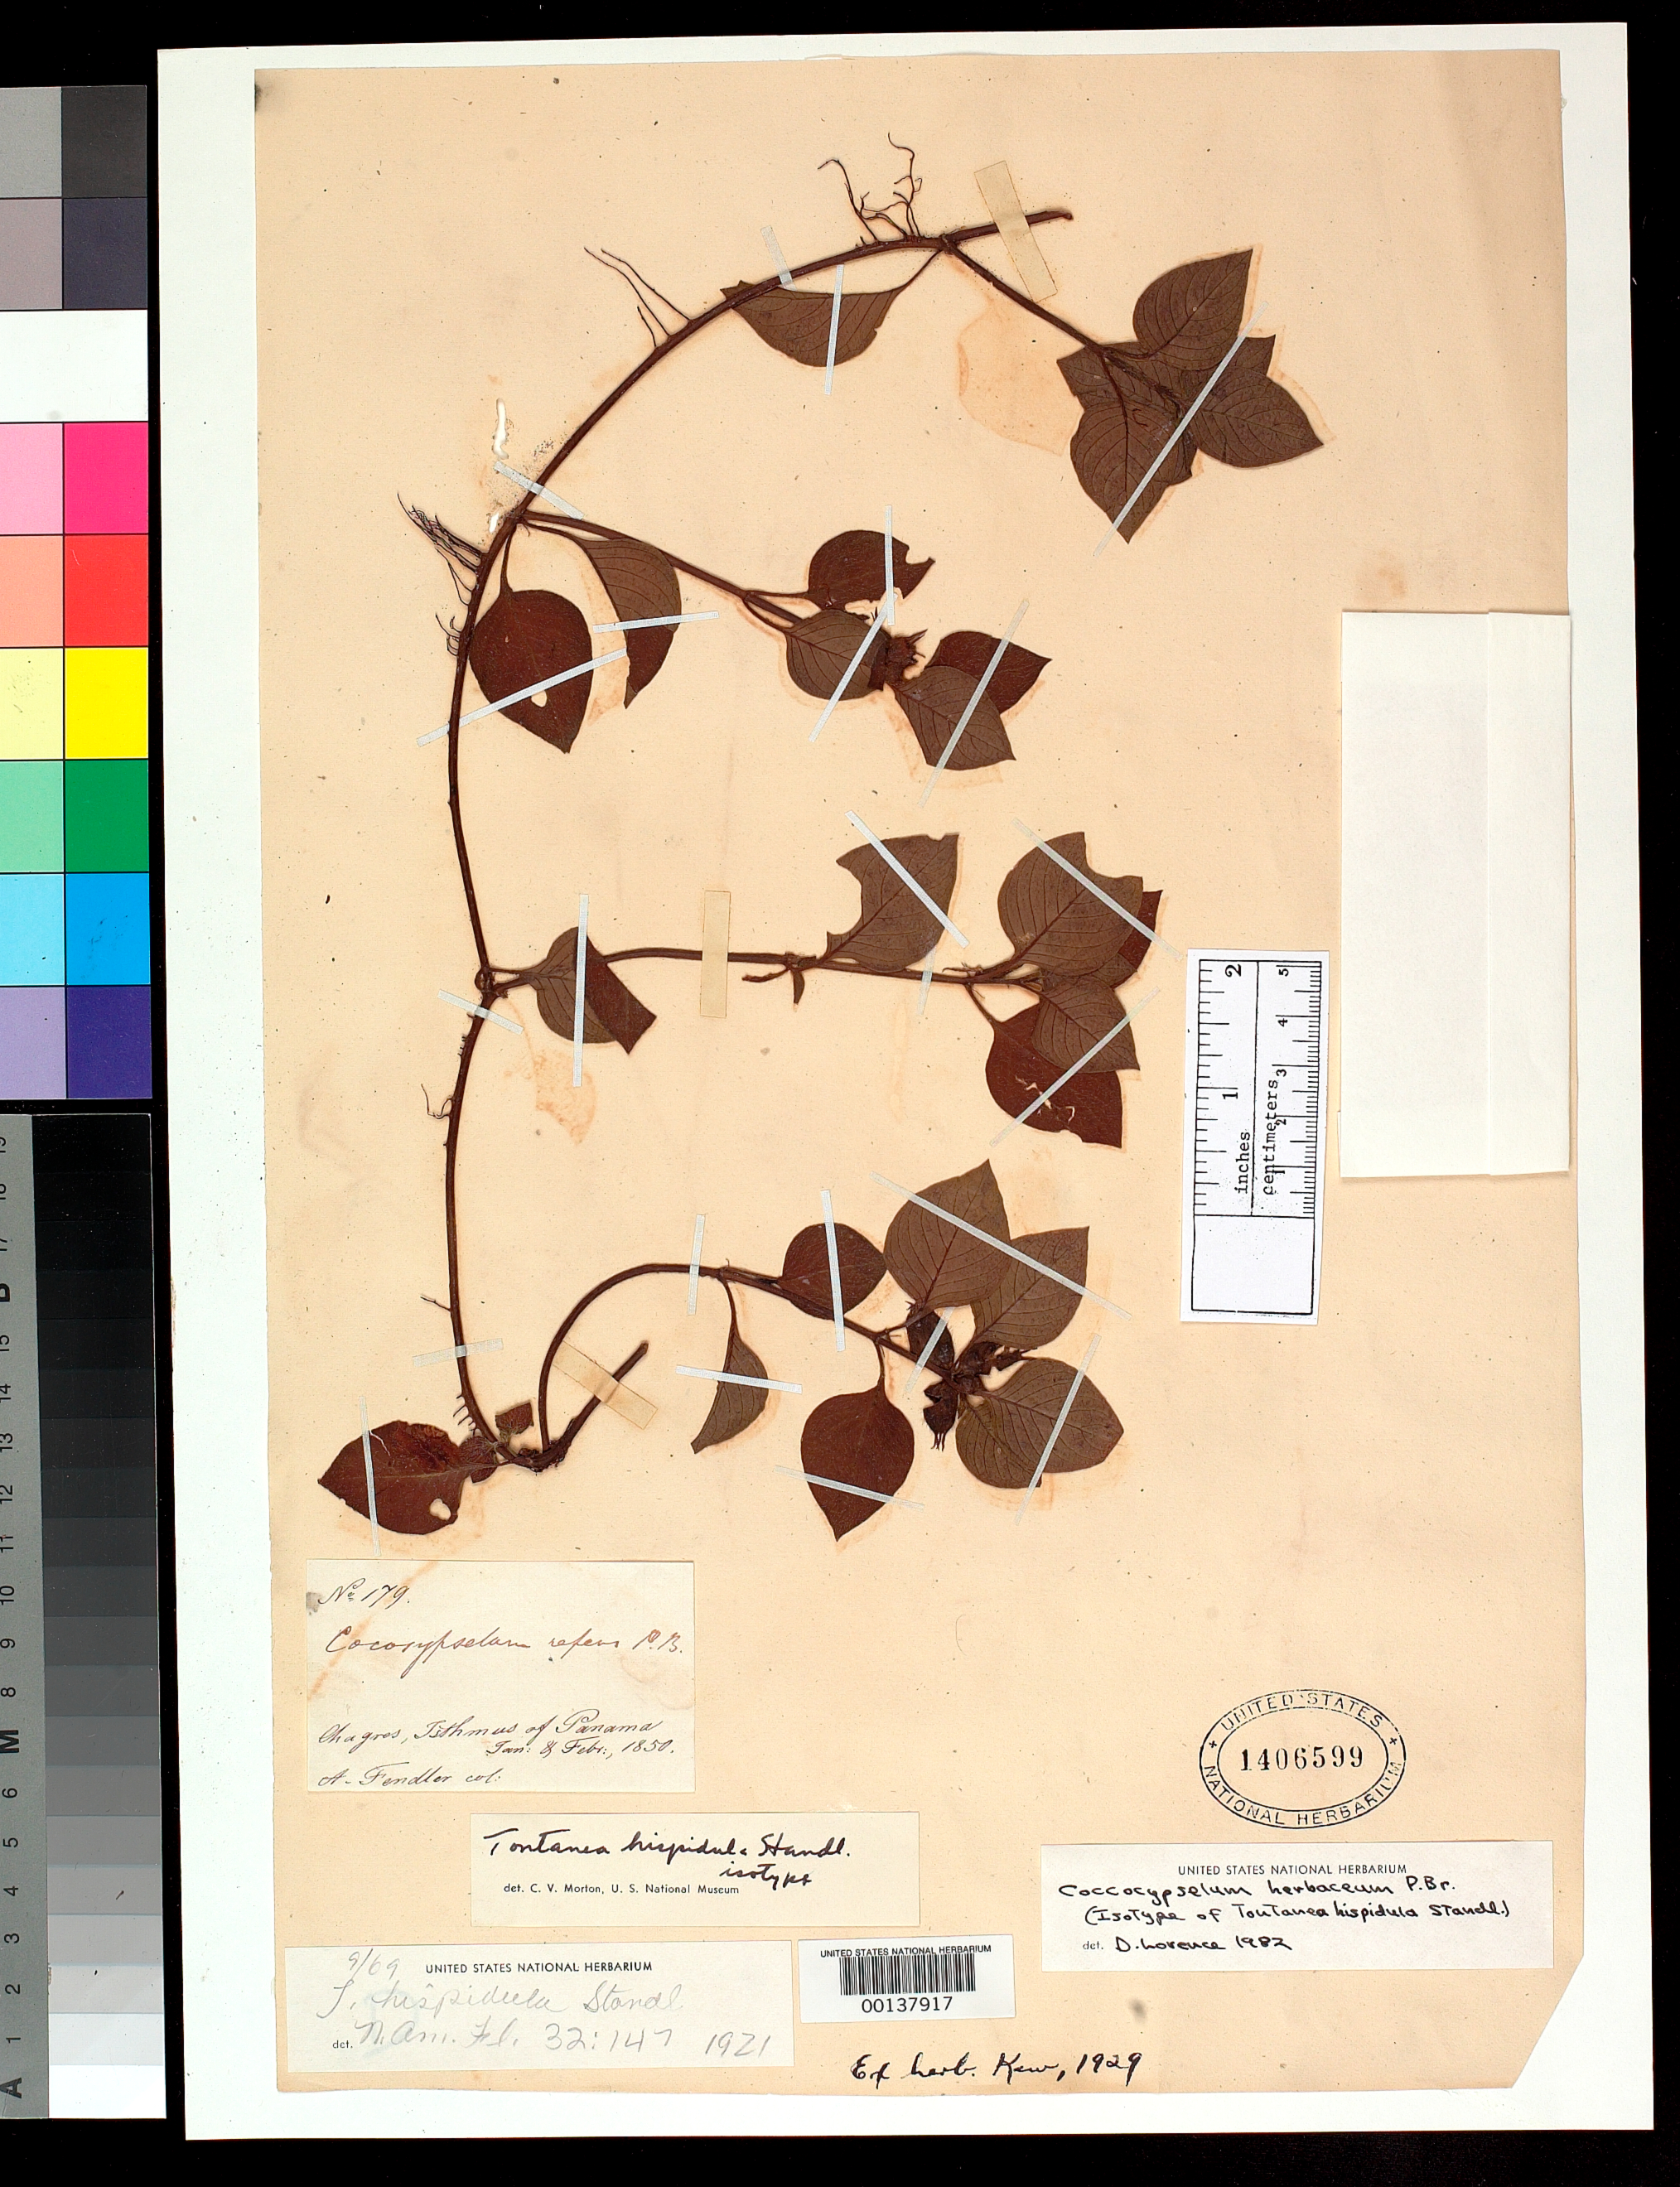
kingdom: Plantae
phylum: Tracheophyta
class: Magnoliopsida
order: Gentianales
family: Rubiaceae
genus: Tontanea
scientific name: Tontanea hispidula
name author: Standl.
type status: Isotype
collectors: A. Fendler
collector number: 179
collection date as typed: Jan 1850 and -- Feb 1850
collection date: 1850-01,1850-02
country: Panama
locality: Chagres.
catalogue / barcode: US 1406599